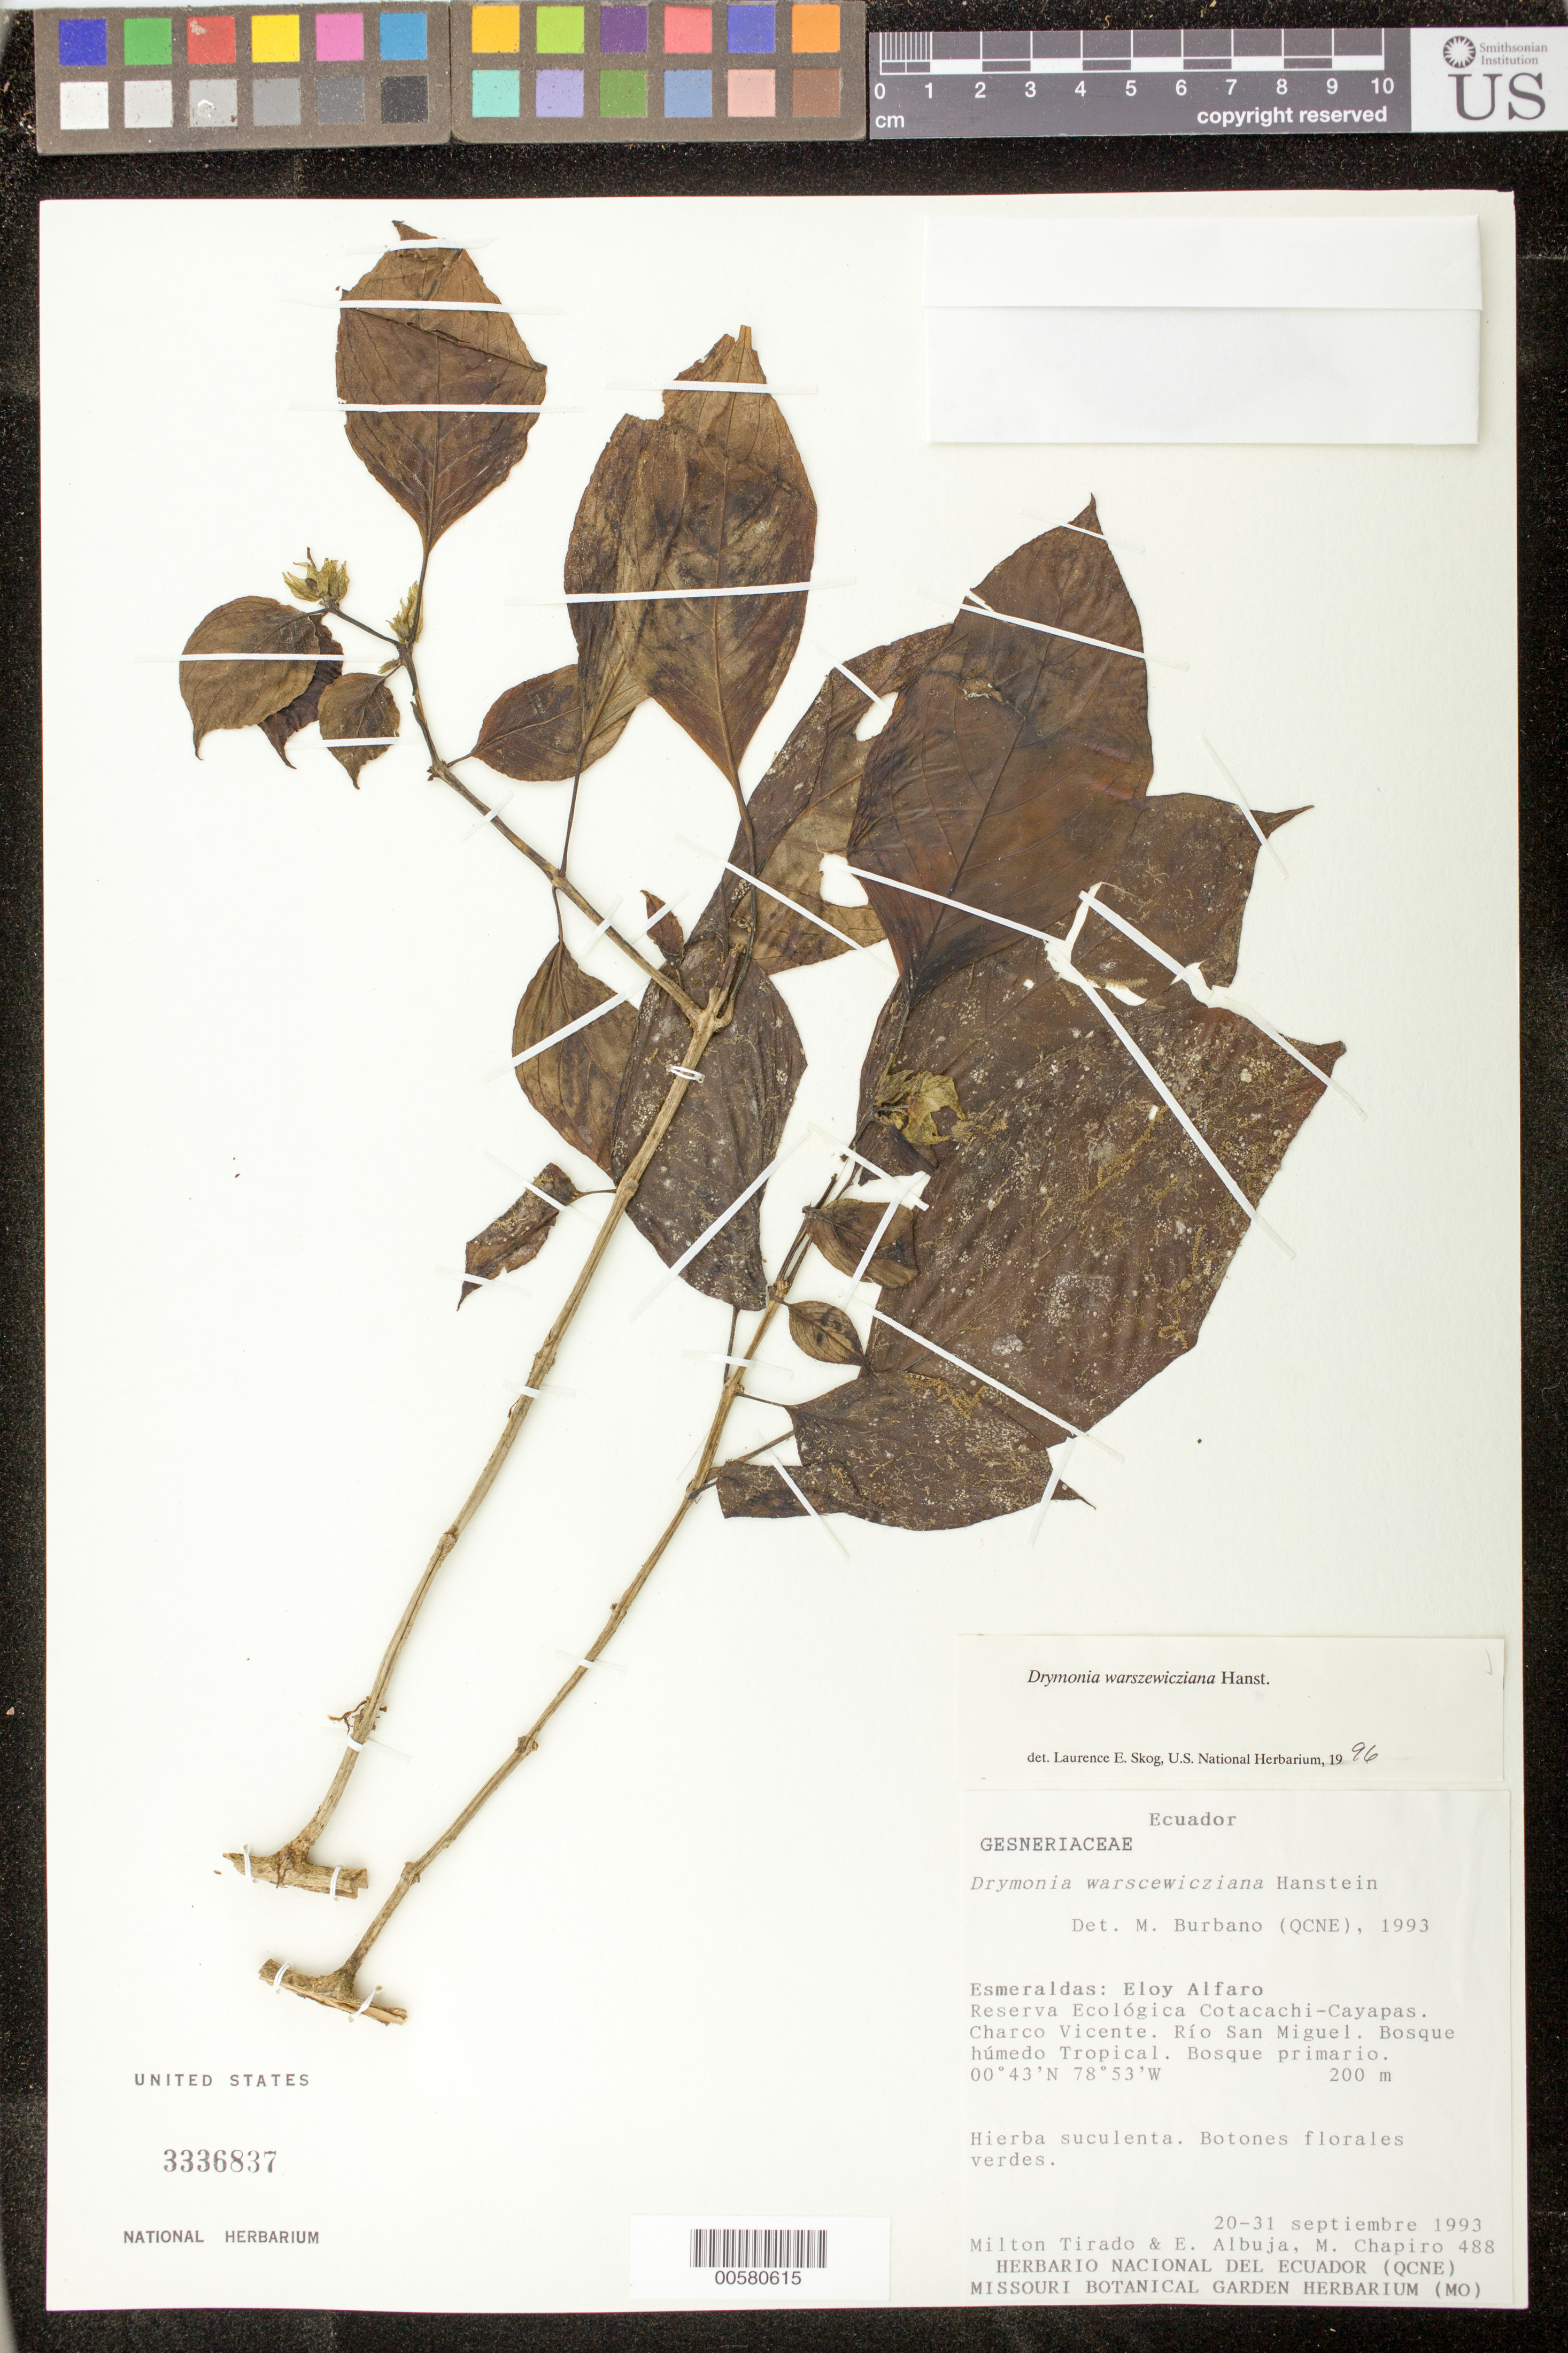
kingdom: Plantae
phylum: Tracheophyta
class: Magnoliopsida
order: Lamiales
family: Gesneriaceae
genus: Drymonia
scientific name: Drymonia warszewicziana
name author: Hanst.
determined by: Skog, Laurence E.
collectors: M. Tirado, E. Albuja & M. Chapiro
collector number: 488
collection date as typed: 20-30 Sep 1993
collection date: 1993-09-20/1993-09-30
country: Ecuador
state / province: Esmeraldas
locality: Eloy Alfaro. Reserva Ecológica Cotacachi-Cayapas; Charco Vicente, Río San Miguel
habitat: Bosque húmedo tropical; bosque primario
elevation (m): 200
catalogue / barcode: US 3336837